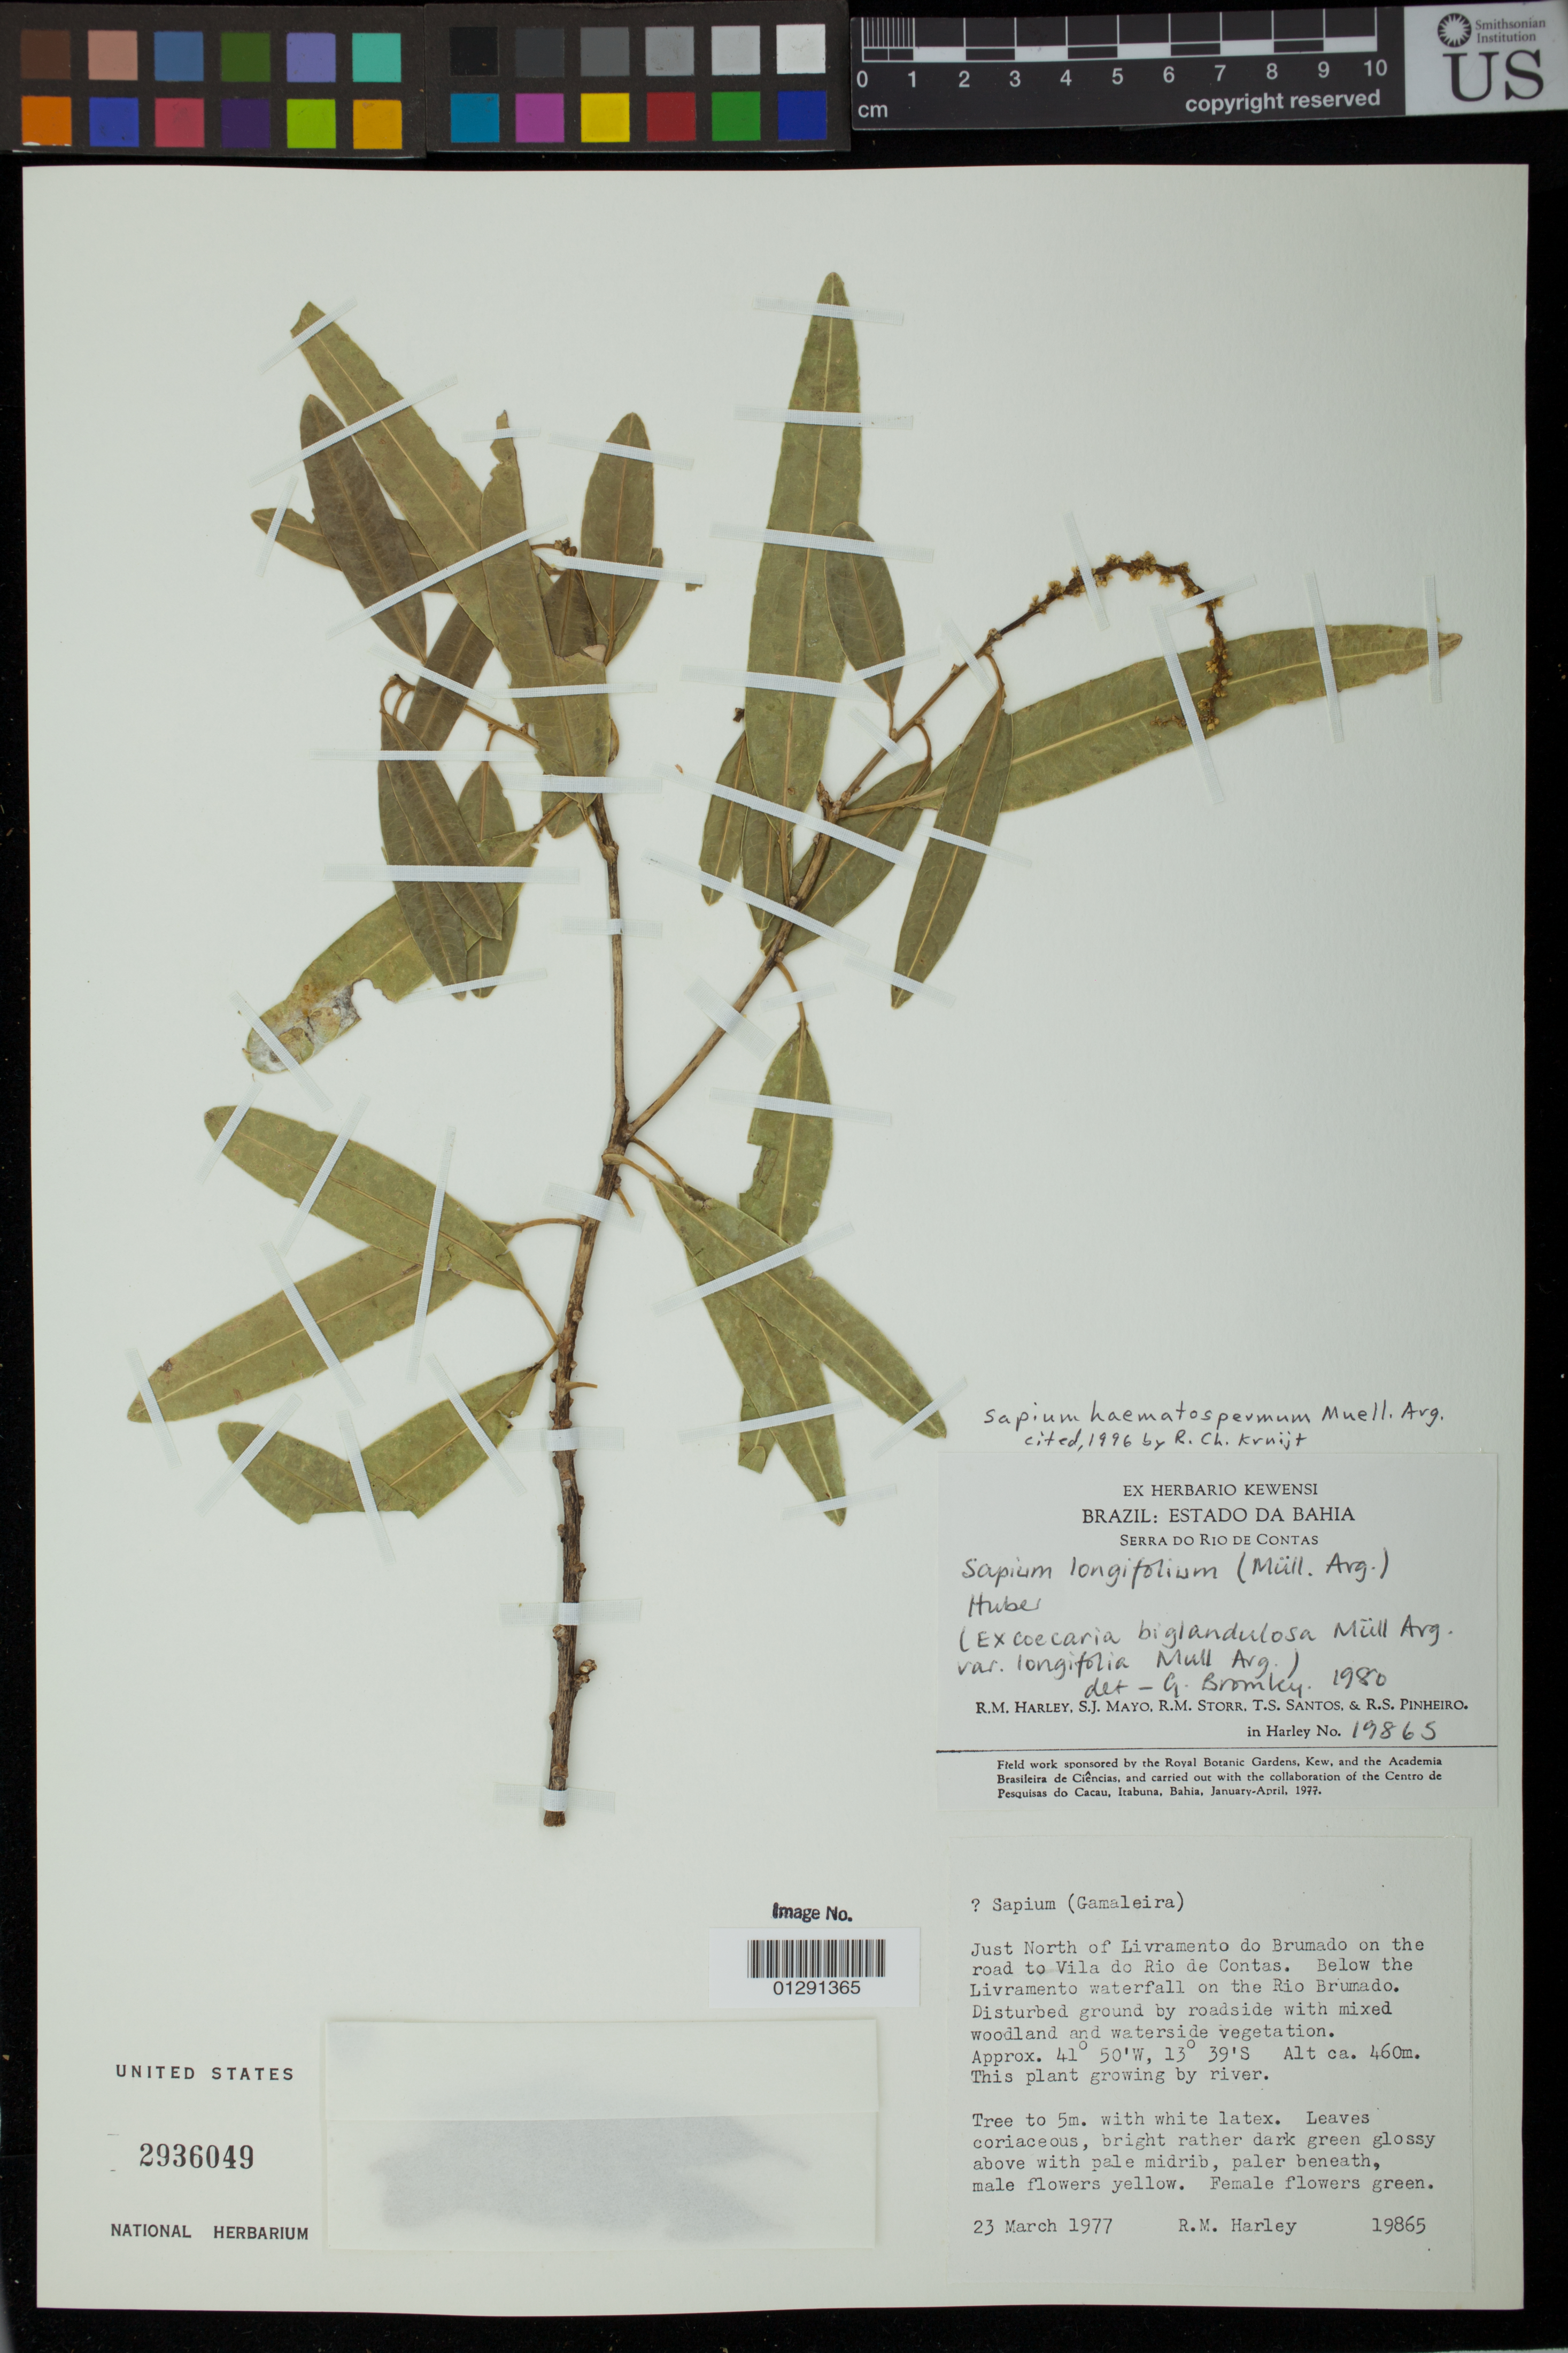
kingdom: Plantae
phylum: Tracheophyta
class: Magnoliopsida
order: Malpighiales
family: Euphorbiaceae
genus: Sapium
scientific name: Sapium haematospermum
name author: Müll. Arg.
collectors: R. M. Harley, S. J. Mayo, R. M. Storr & T. S. Santos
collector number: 19865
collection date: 1977-03-23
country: Brazil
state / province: Bahia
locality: Below the Livramento waterfall on the Rio Brumado, just North of Liveramento do Brumado, on the road to Vila do Rio de Contas.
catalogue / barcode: US 2936049